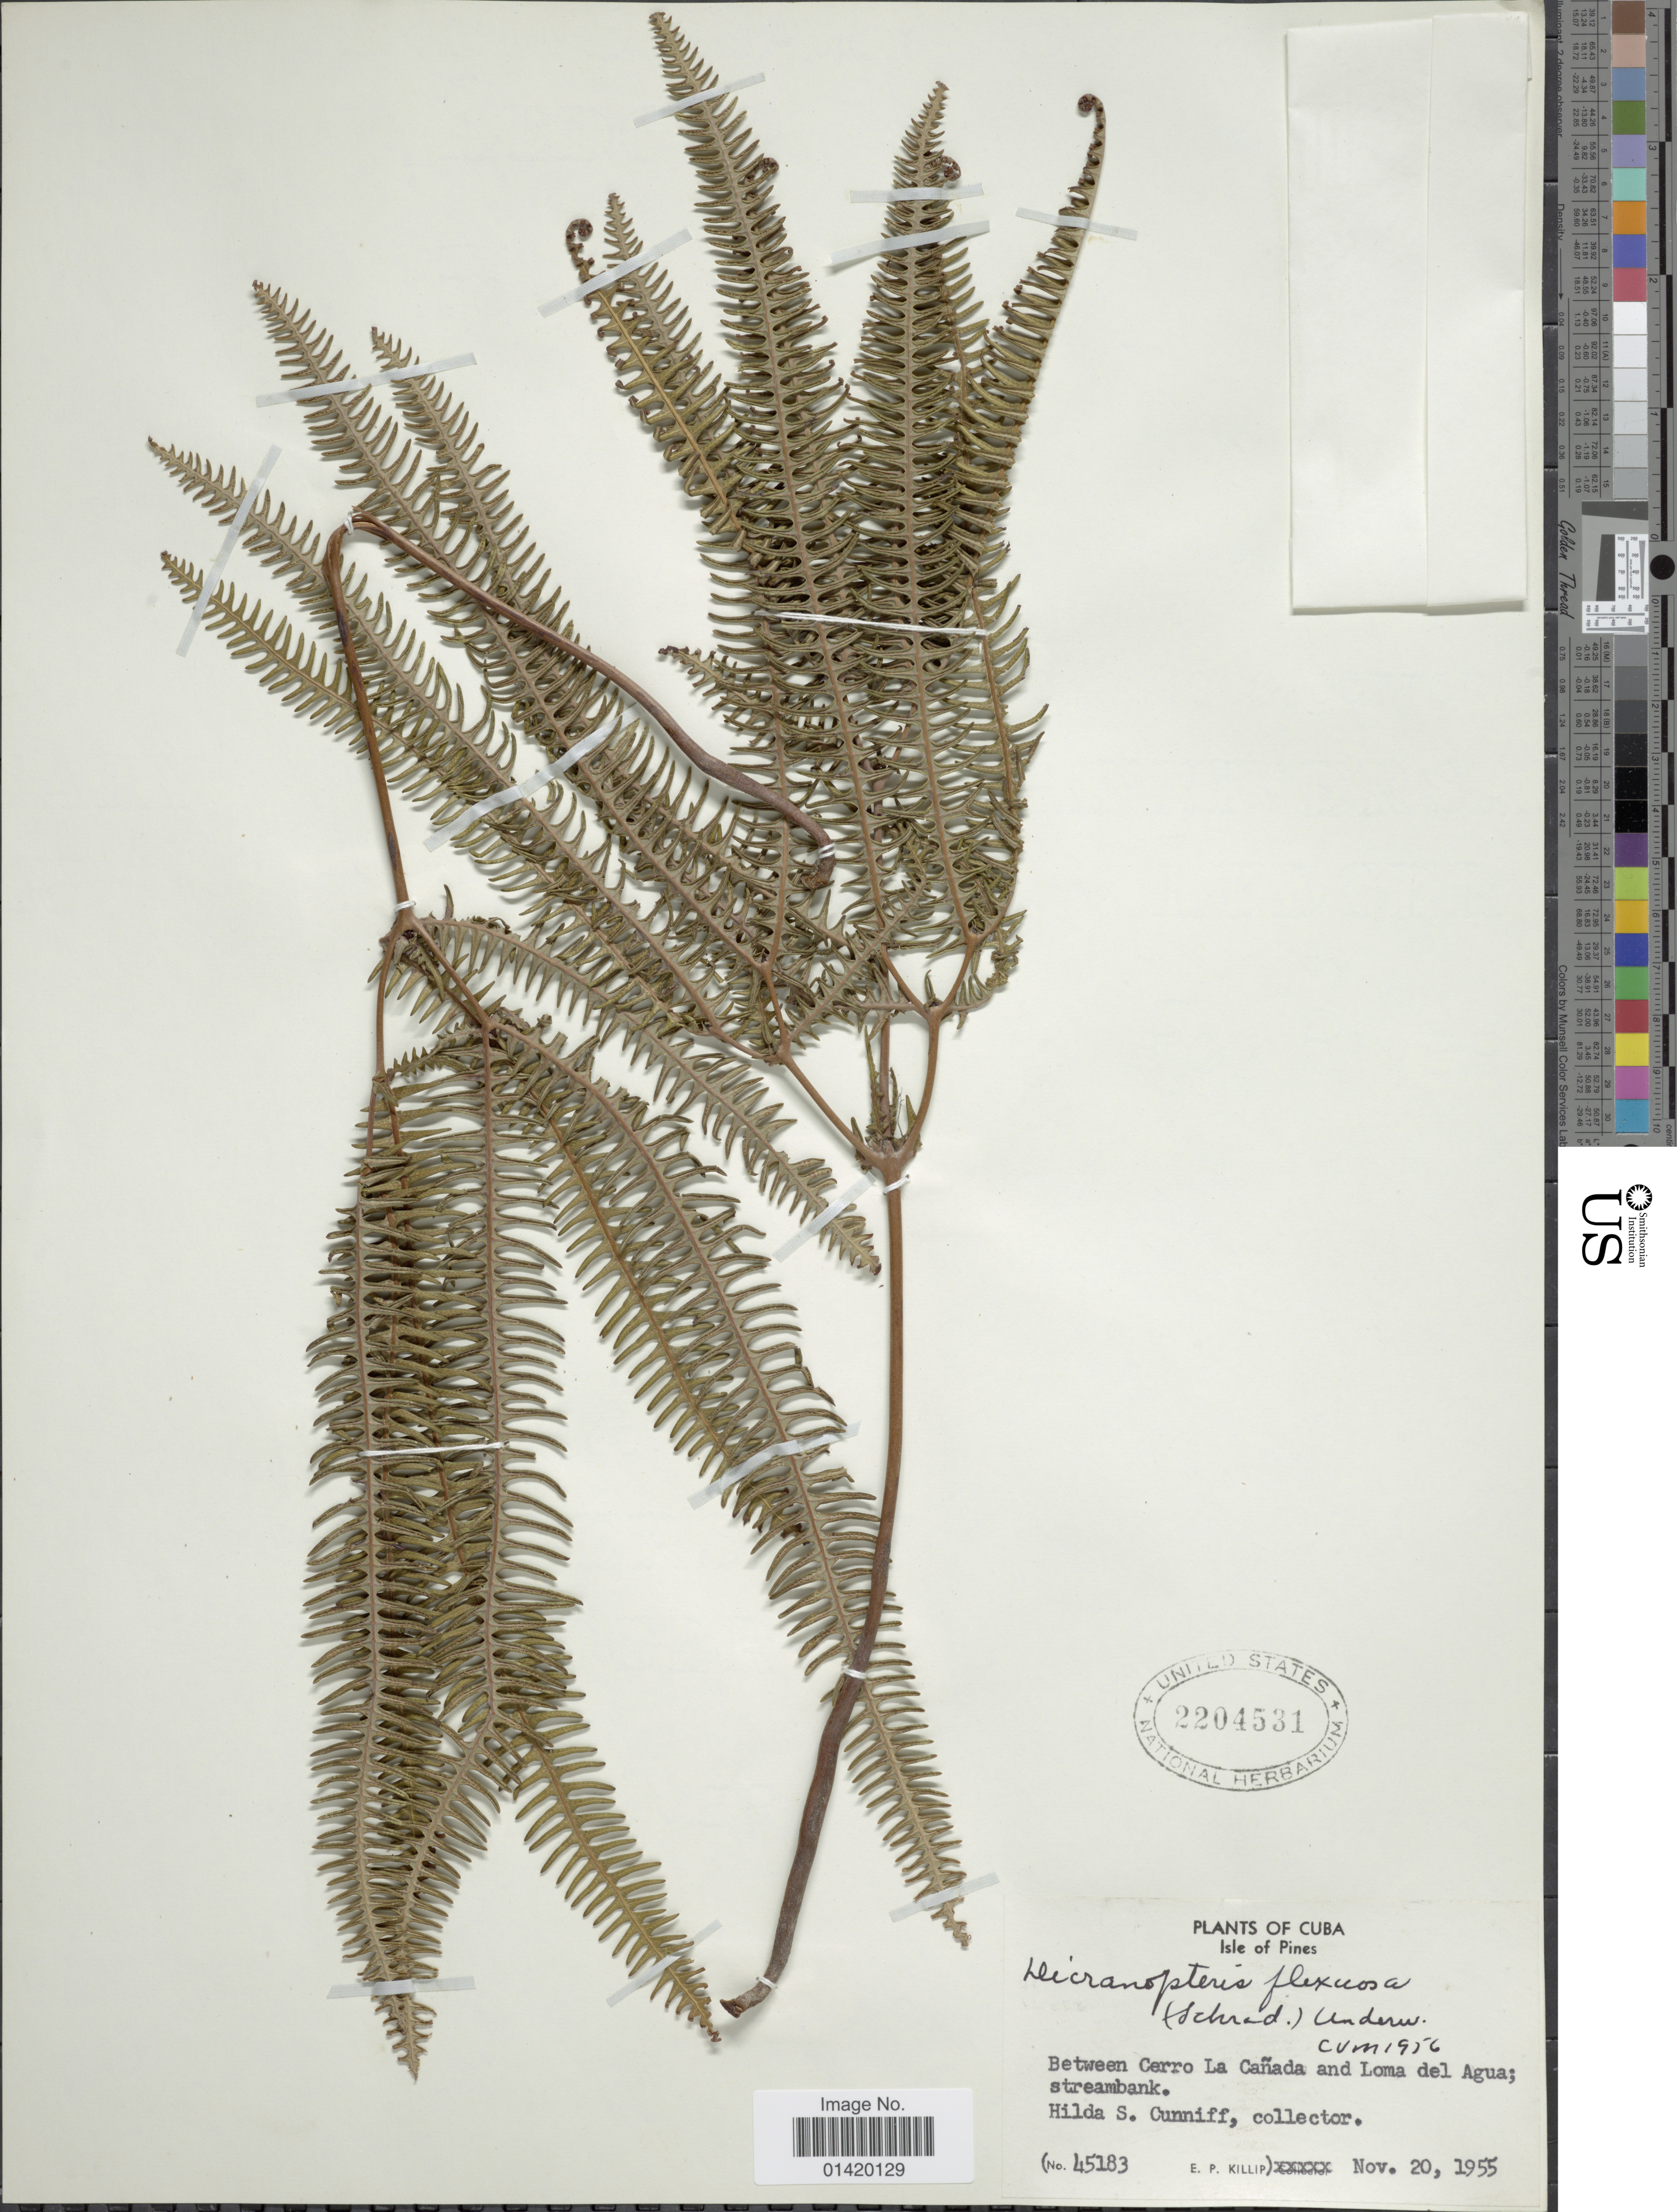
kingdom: Plantae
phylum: Tracheophyta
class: Polypodiopsida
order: Gleicheniales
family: Gleicheniaceae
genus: Dicranopteris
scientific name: Dicranopteris flexuosa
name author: (Schrad.) Underw.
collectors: H. Cunniff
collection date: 1955-11-20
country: Cuba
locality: Isle of Pines, Between Cerro La Cañada and Loma del Agua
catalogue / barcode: US 2204531